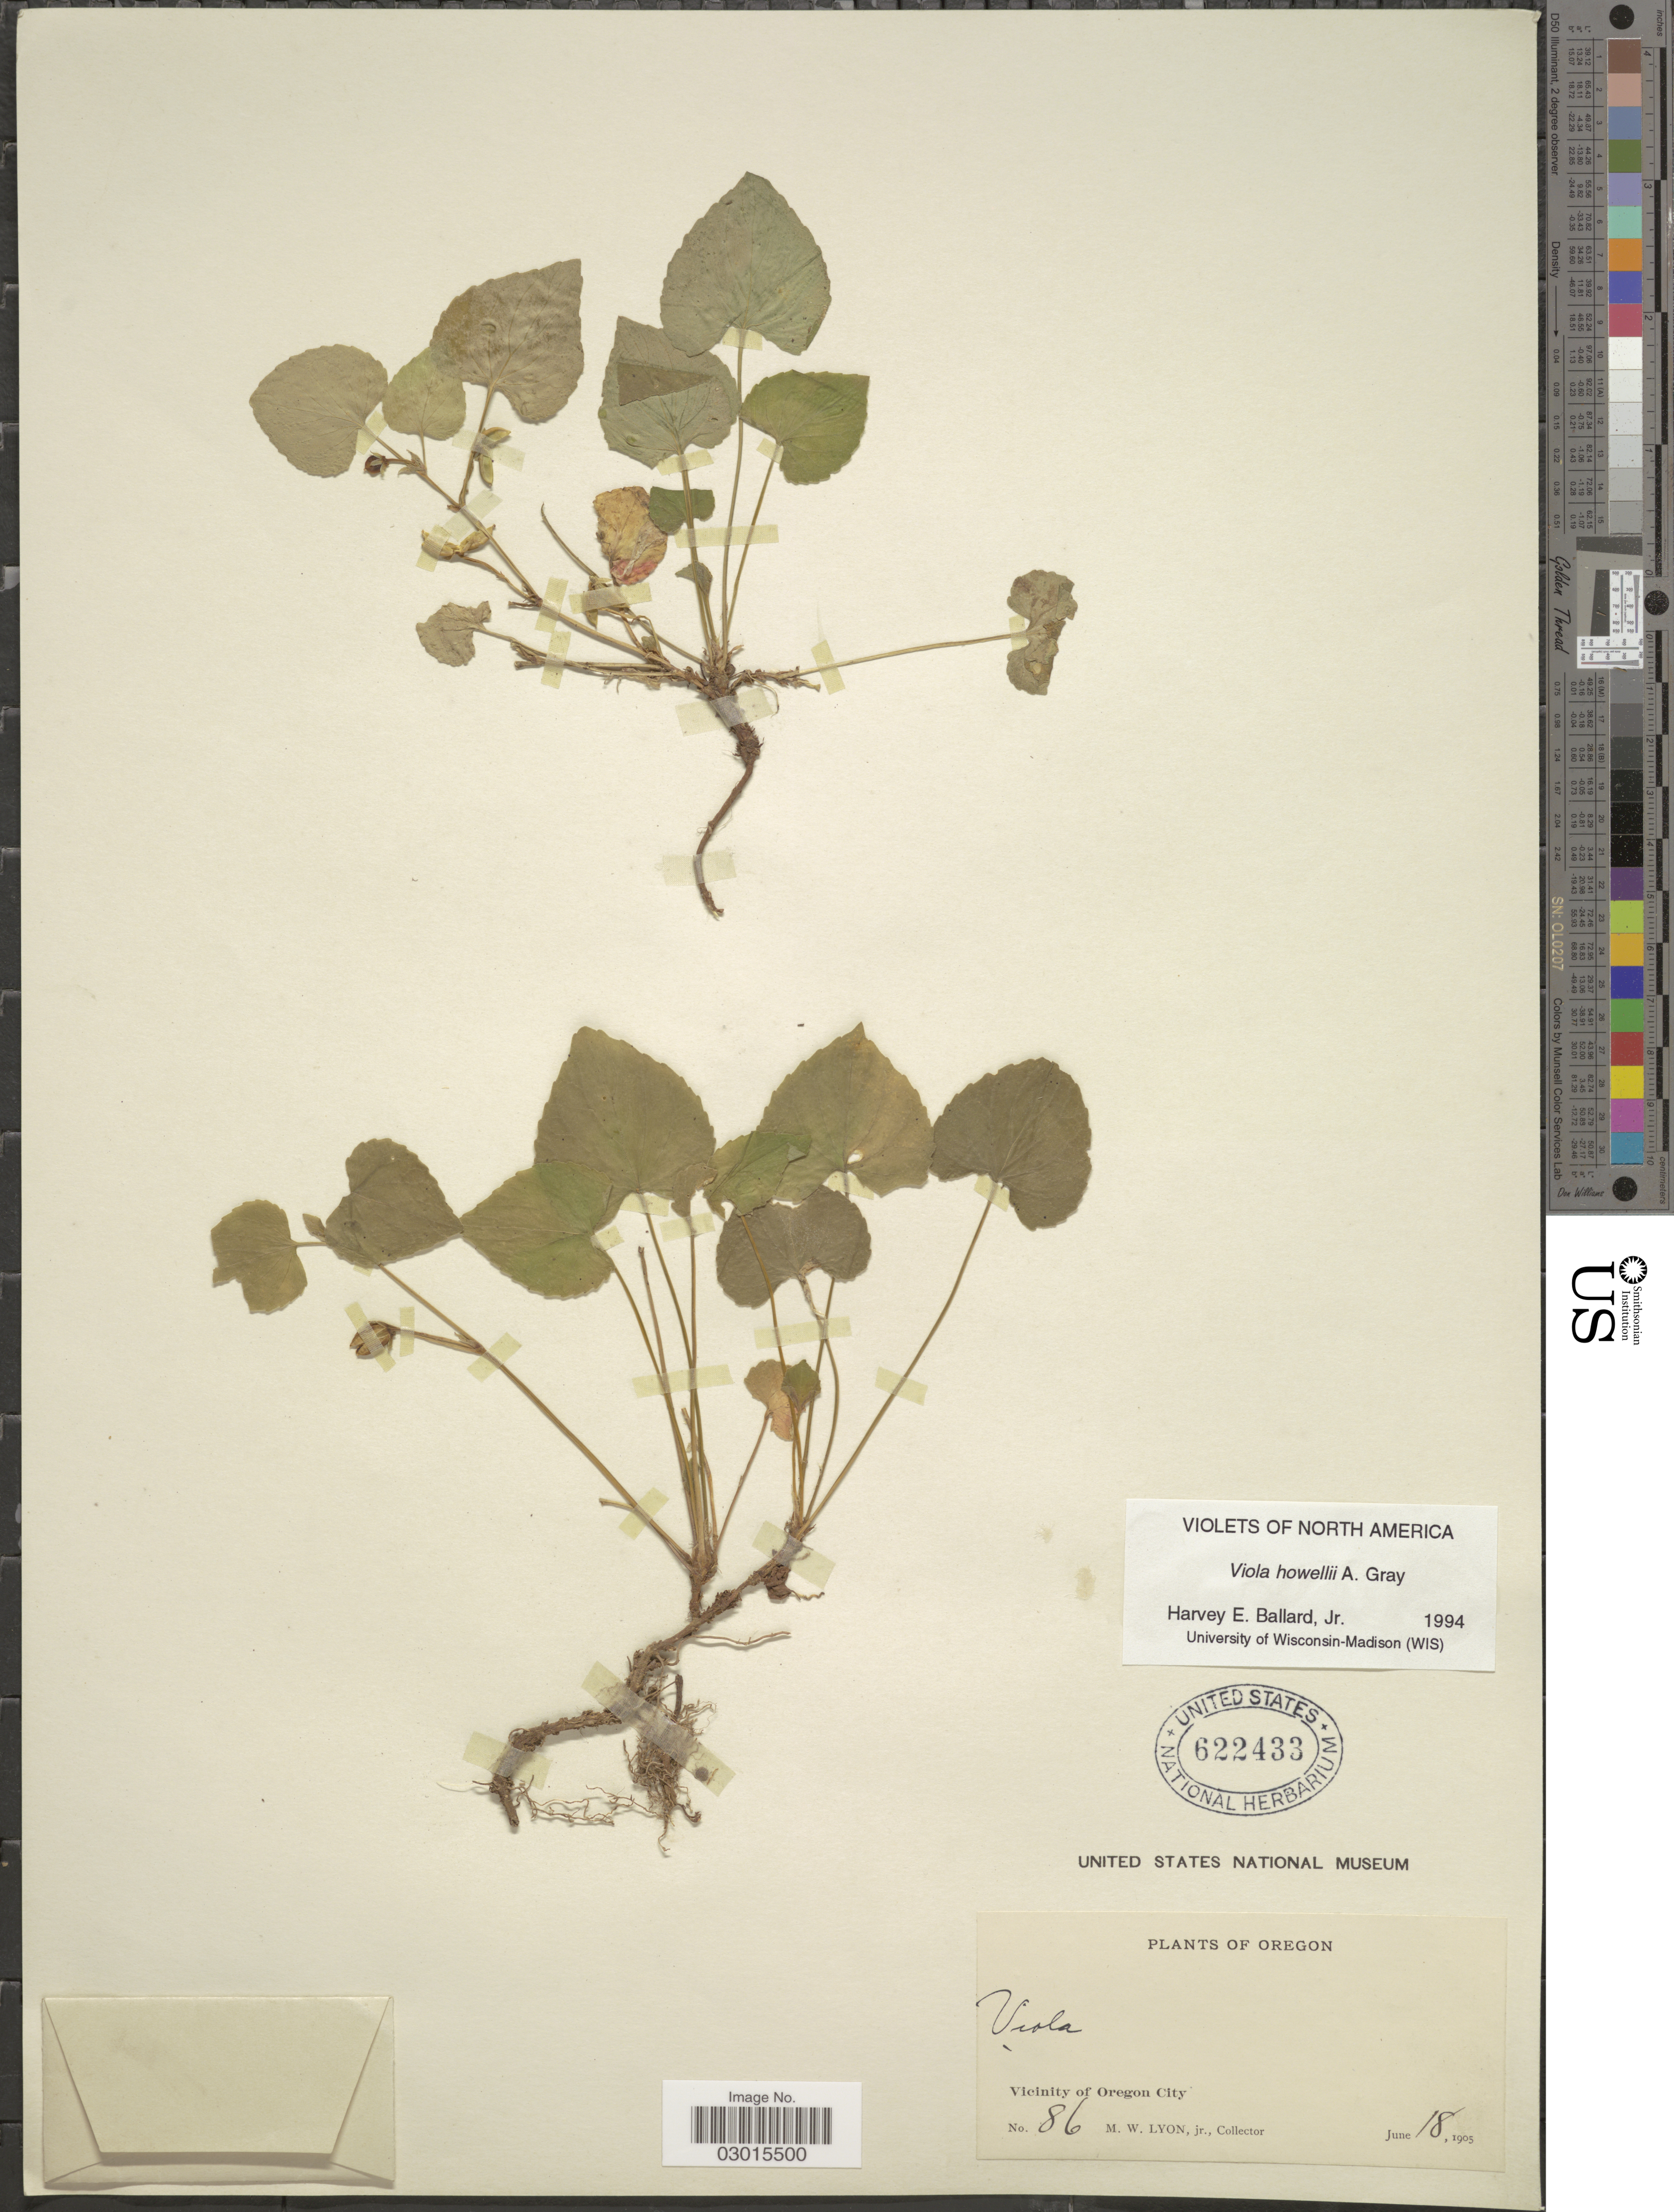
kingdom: Plantae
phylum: Tracheophyta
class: Magnoliopsida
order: Malpighiales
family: Violaceae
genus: Viola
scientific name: Viola hookeriana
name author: Kunth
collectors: M. Lyon Jr.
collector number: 86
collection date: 1905-06-18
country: United States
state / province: Oregon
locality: Vicinity of Oregon City.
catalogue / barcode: US 622433